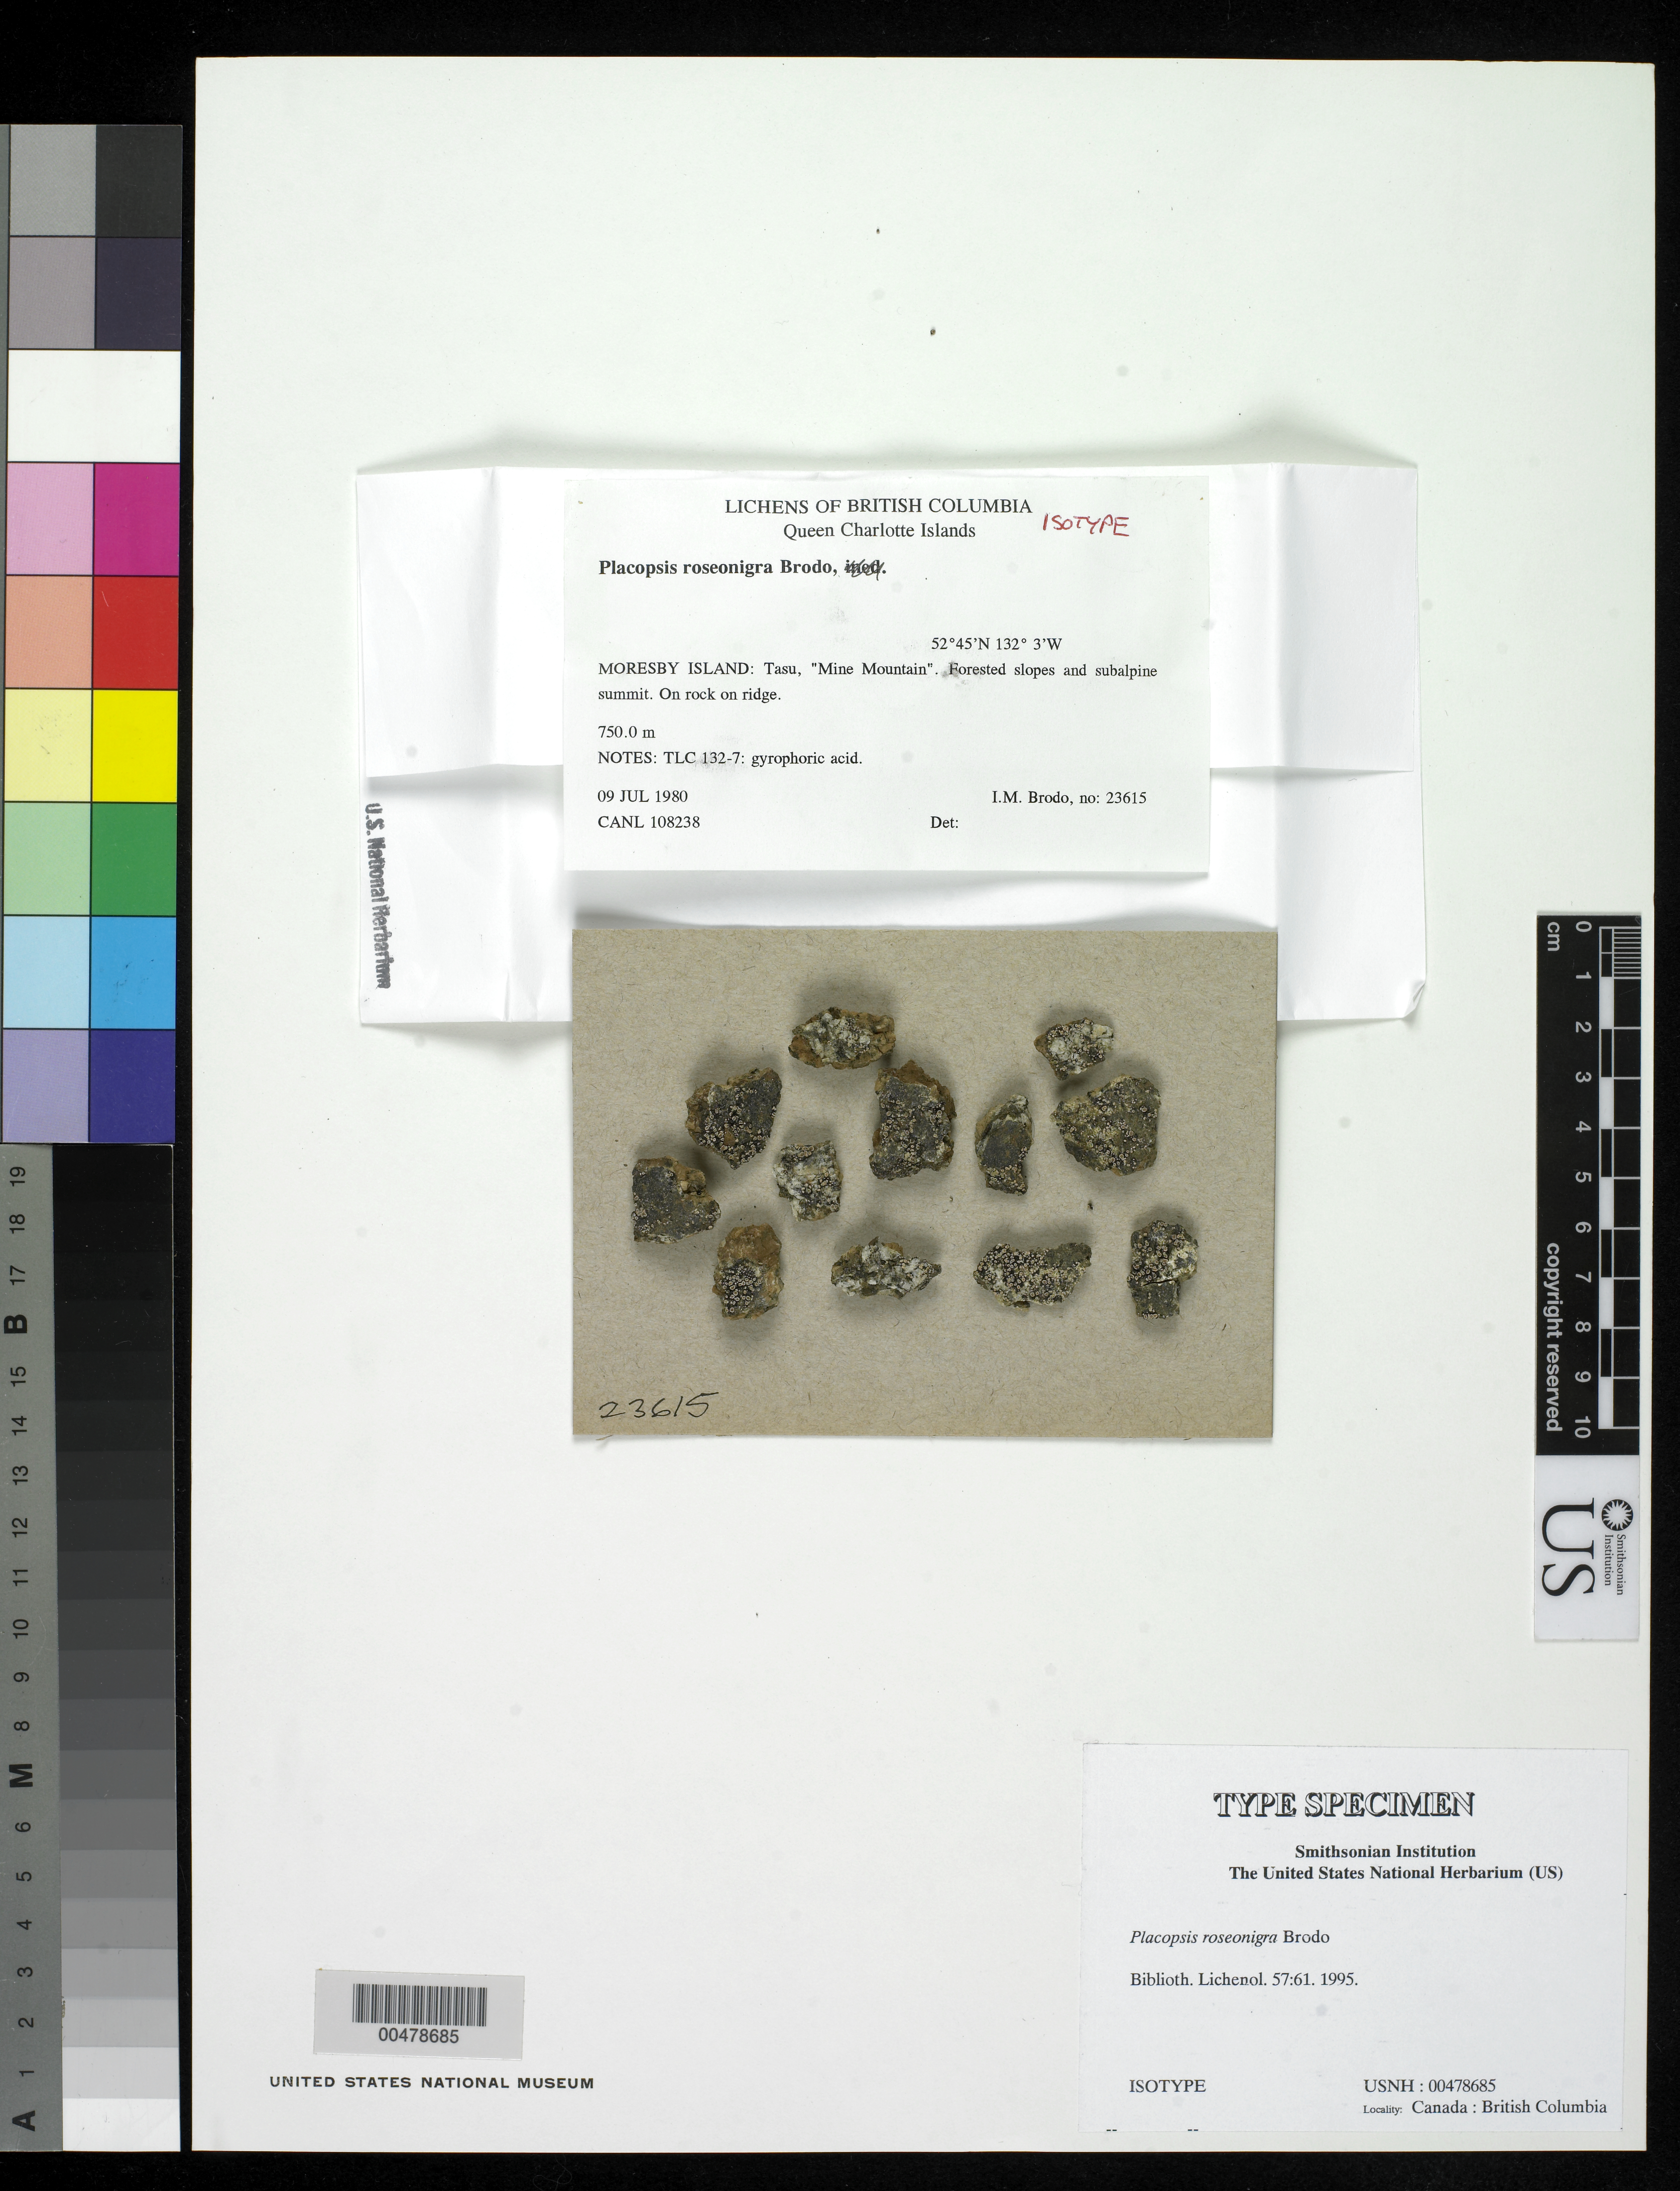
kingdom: Fungi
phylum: Ascomycota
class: Lecanoromycetes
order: Baeomycetales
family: Trapeliaceae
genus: Placopsis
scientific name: Placopsis roseonigra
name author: Brodo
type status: Isotype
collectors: I. Brodo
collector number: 23615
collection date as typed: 09 Jul 1980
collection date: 1980-07-09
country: Canada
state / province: British Columbia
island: Moresby Island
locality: Tasu, Mine Mountain. [Queen Charlotte Is.]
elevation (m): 750